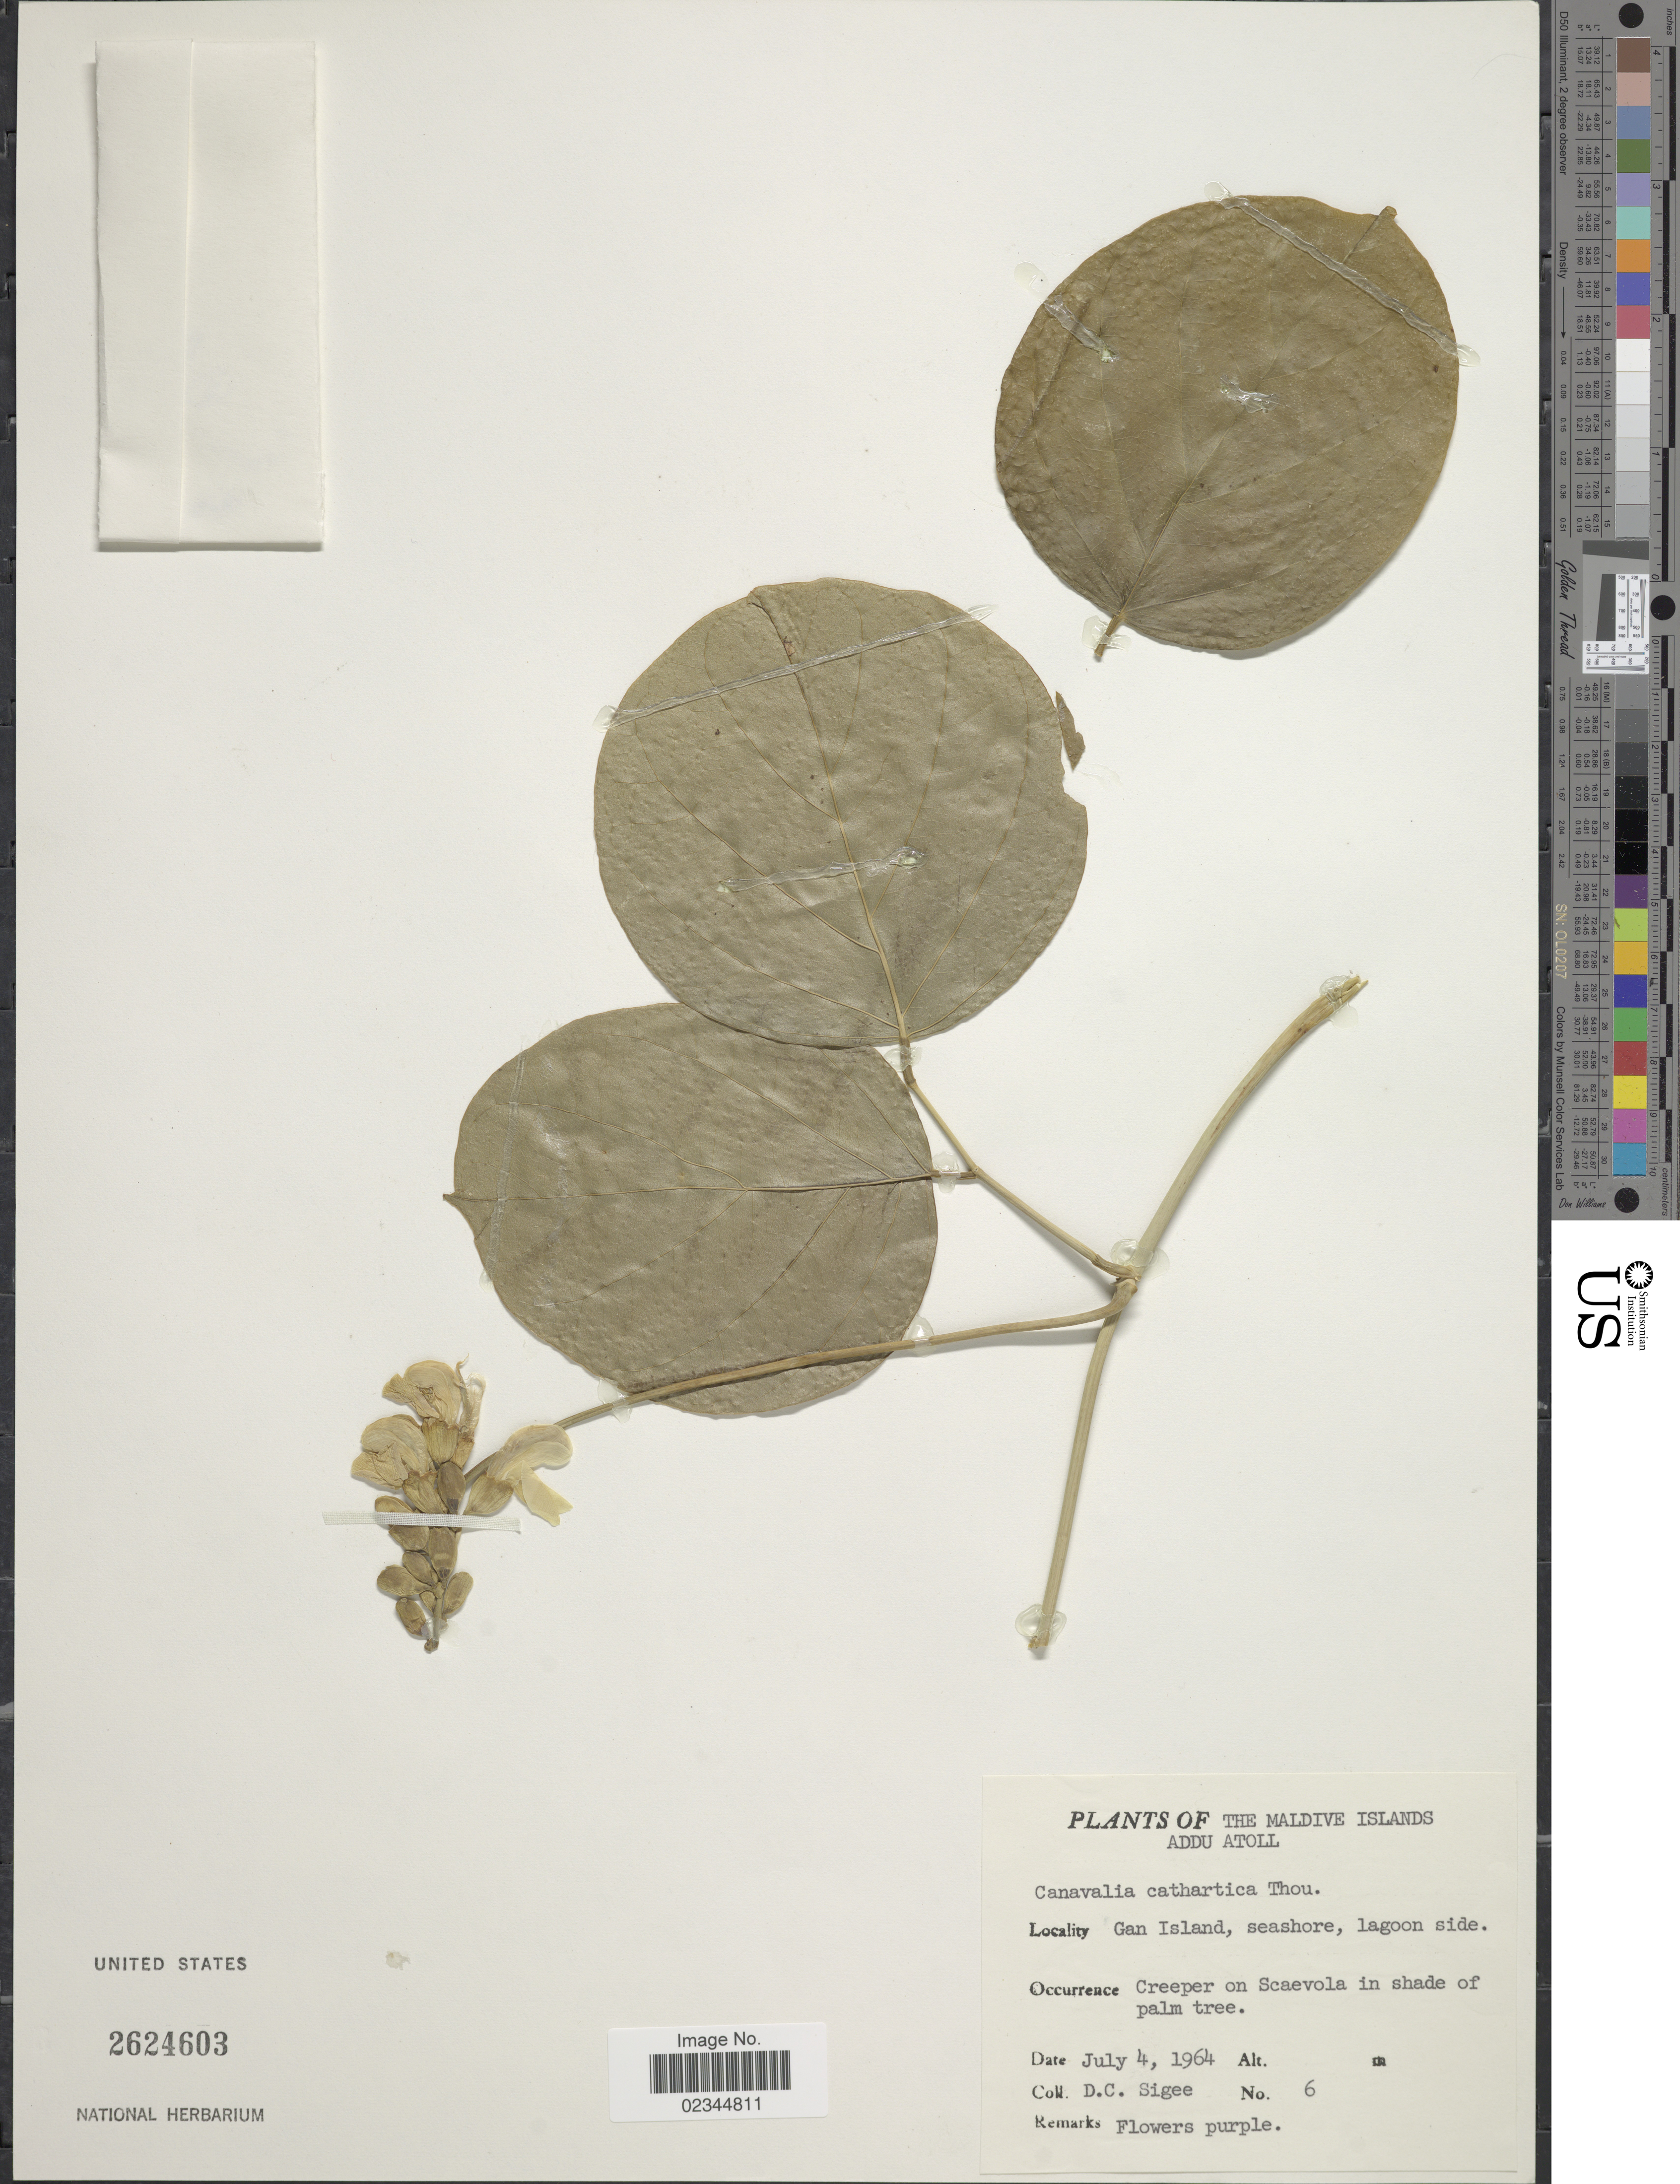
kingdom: Plantae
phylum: Tracheophyta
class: Magnoliopsida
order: Fabales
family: Fabaceae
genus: Canavalia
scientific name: Canavalia cathartica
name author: Thouars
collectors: D. C. Sigee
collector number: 6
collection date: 1964-07-04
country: Maldive Islands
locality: Addu Atoll, Gan Island, seashore, lagoon side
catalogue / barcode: US 2624603